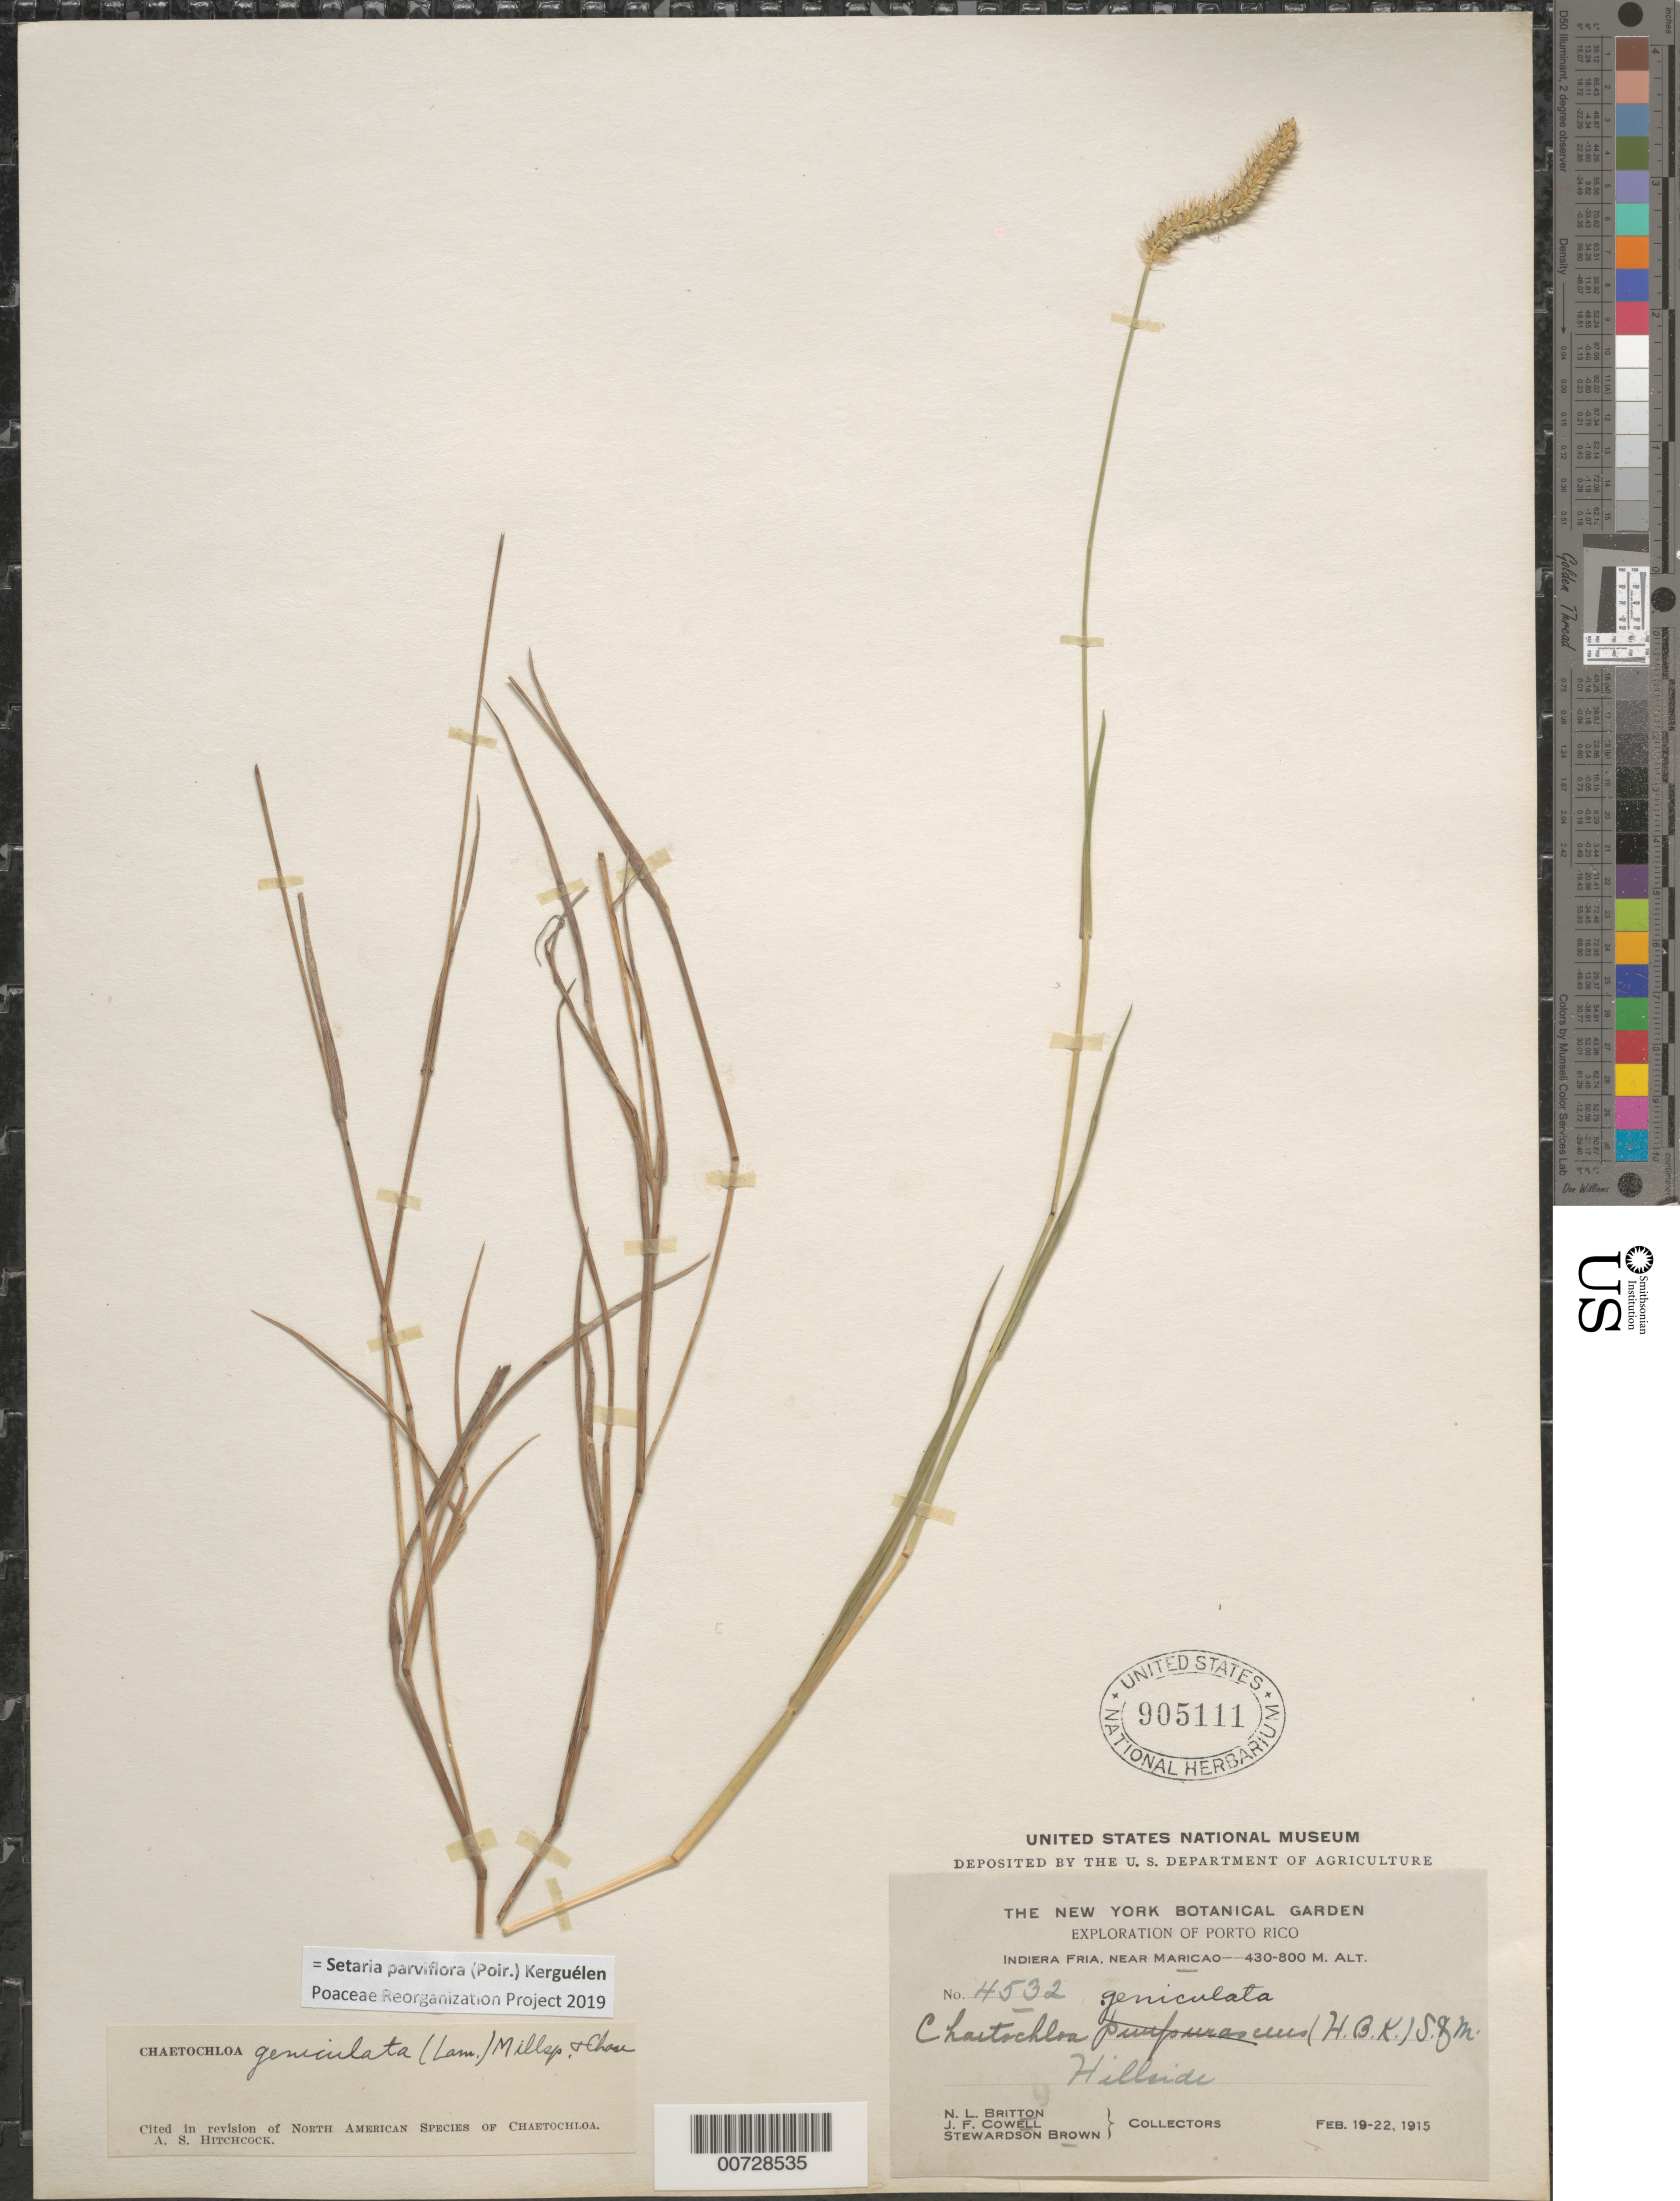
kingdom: Plantae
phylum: Tracheophyta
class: Liliopsida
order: Poales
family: Poaceae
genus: Setaria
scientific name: Setaria parviflora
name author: (Poir.) Kerguélen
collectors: N. Britton, J. F. Cowell & S. Brown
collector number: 4532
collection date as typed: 19 Feb 1915 to 22 Feb 1915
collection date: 1915-02-19/1915-02-22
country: Puerto Rico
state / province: Maricao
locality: Indiera Fria, near Maricao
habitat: Hillside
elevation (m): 430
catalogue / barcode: US 905111